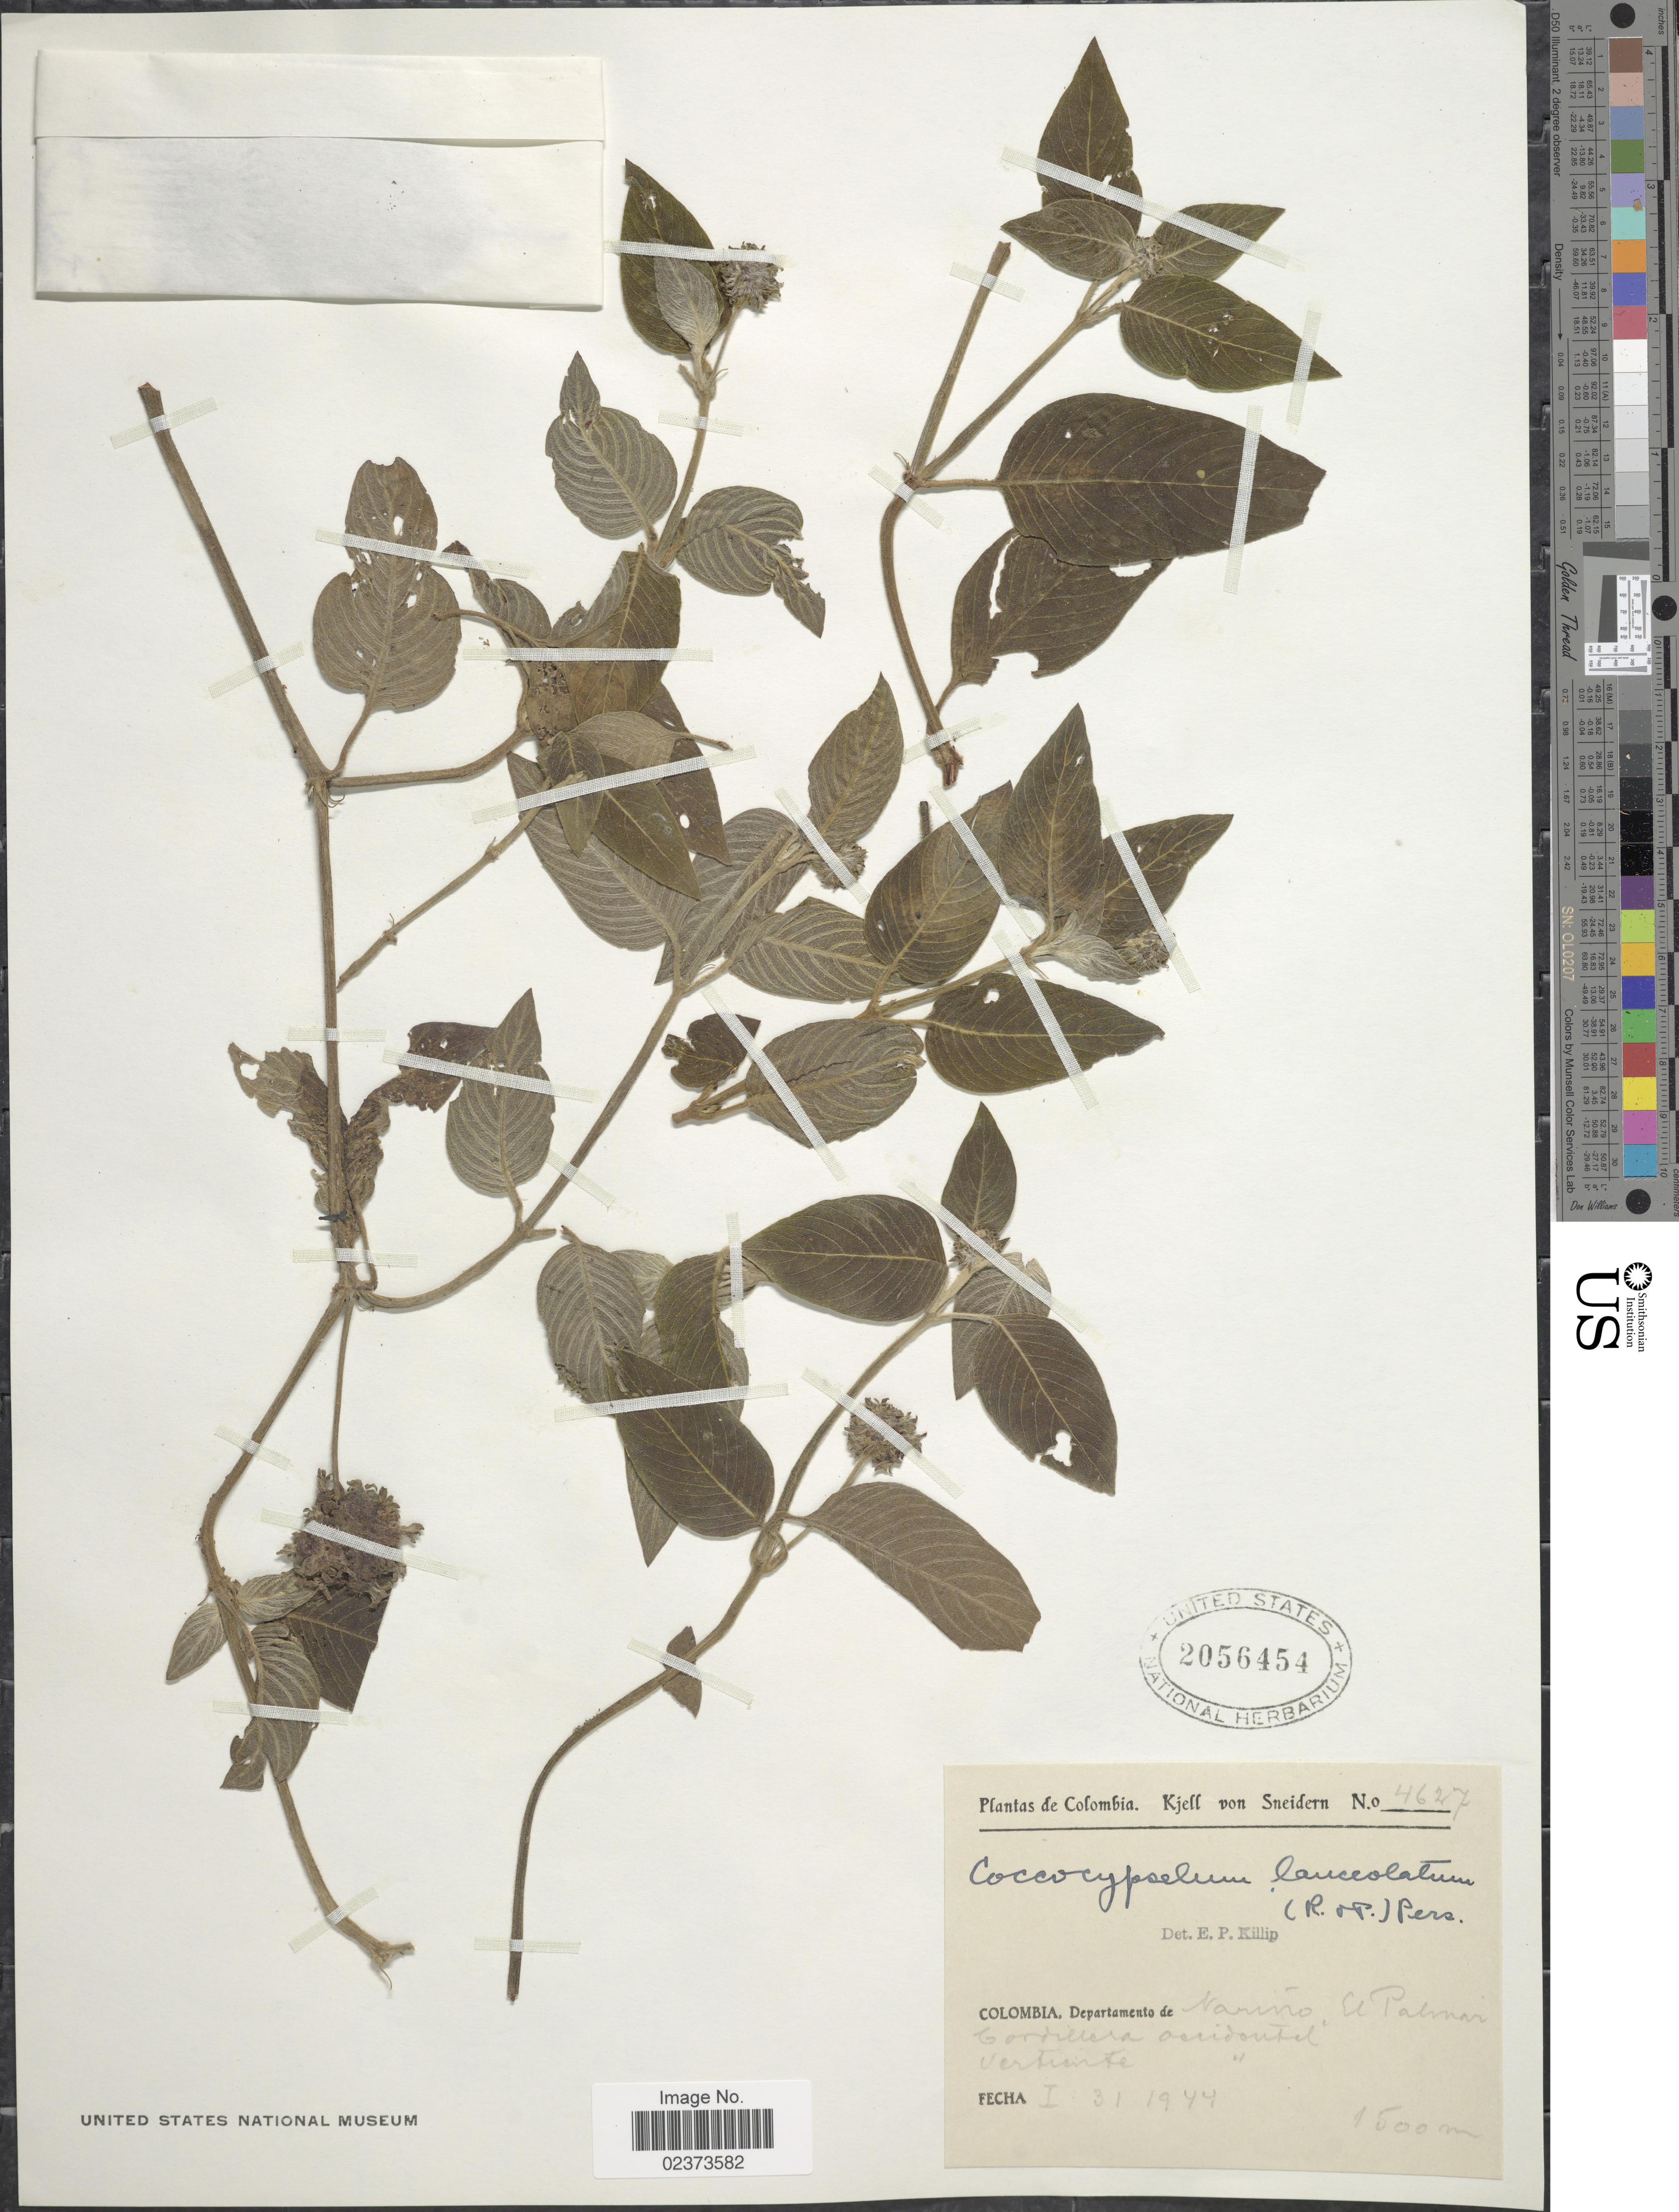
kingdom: Plantae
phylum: Tracheophyta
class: Magnoliopsida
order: Gentianales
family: Rubiaceae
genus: Coccocypselum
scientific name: Coccocypselum lanceolatum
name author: (Ruiz & Pav.) Pers.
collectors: K. von Sneidern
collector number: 4627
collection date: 1944-01-31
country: Colombia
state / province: Nariño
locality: Departamento de Nariño, El Palmar Cordillera occidental vertiente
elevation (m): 1500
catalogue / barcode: US 2056454